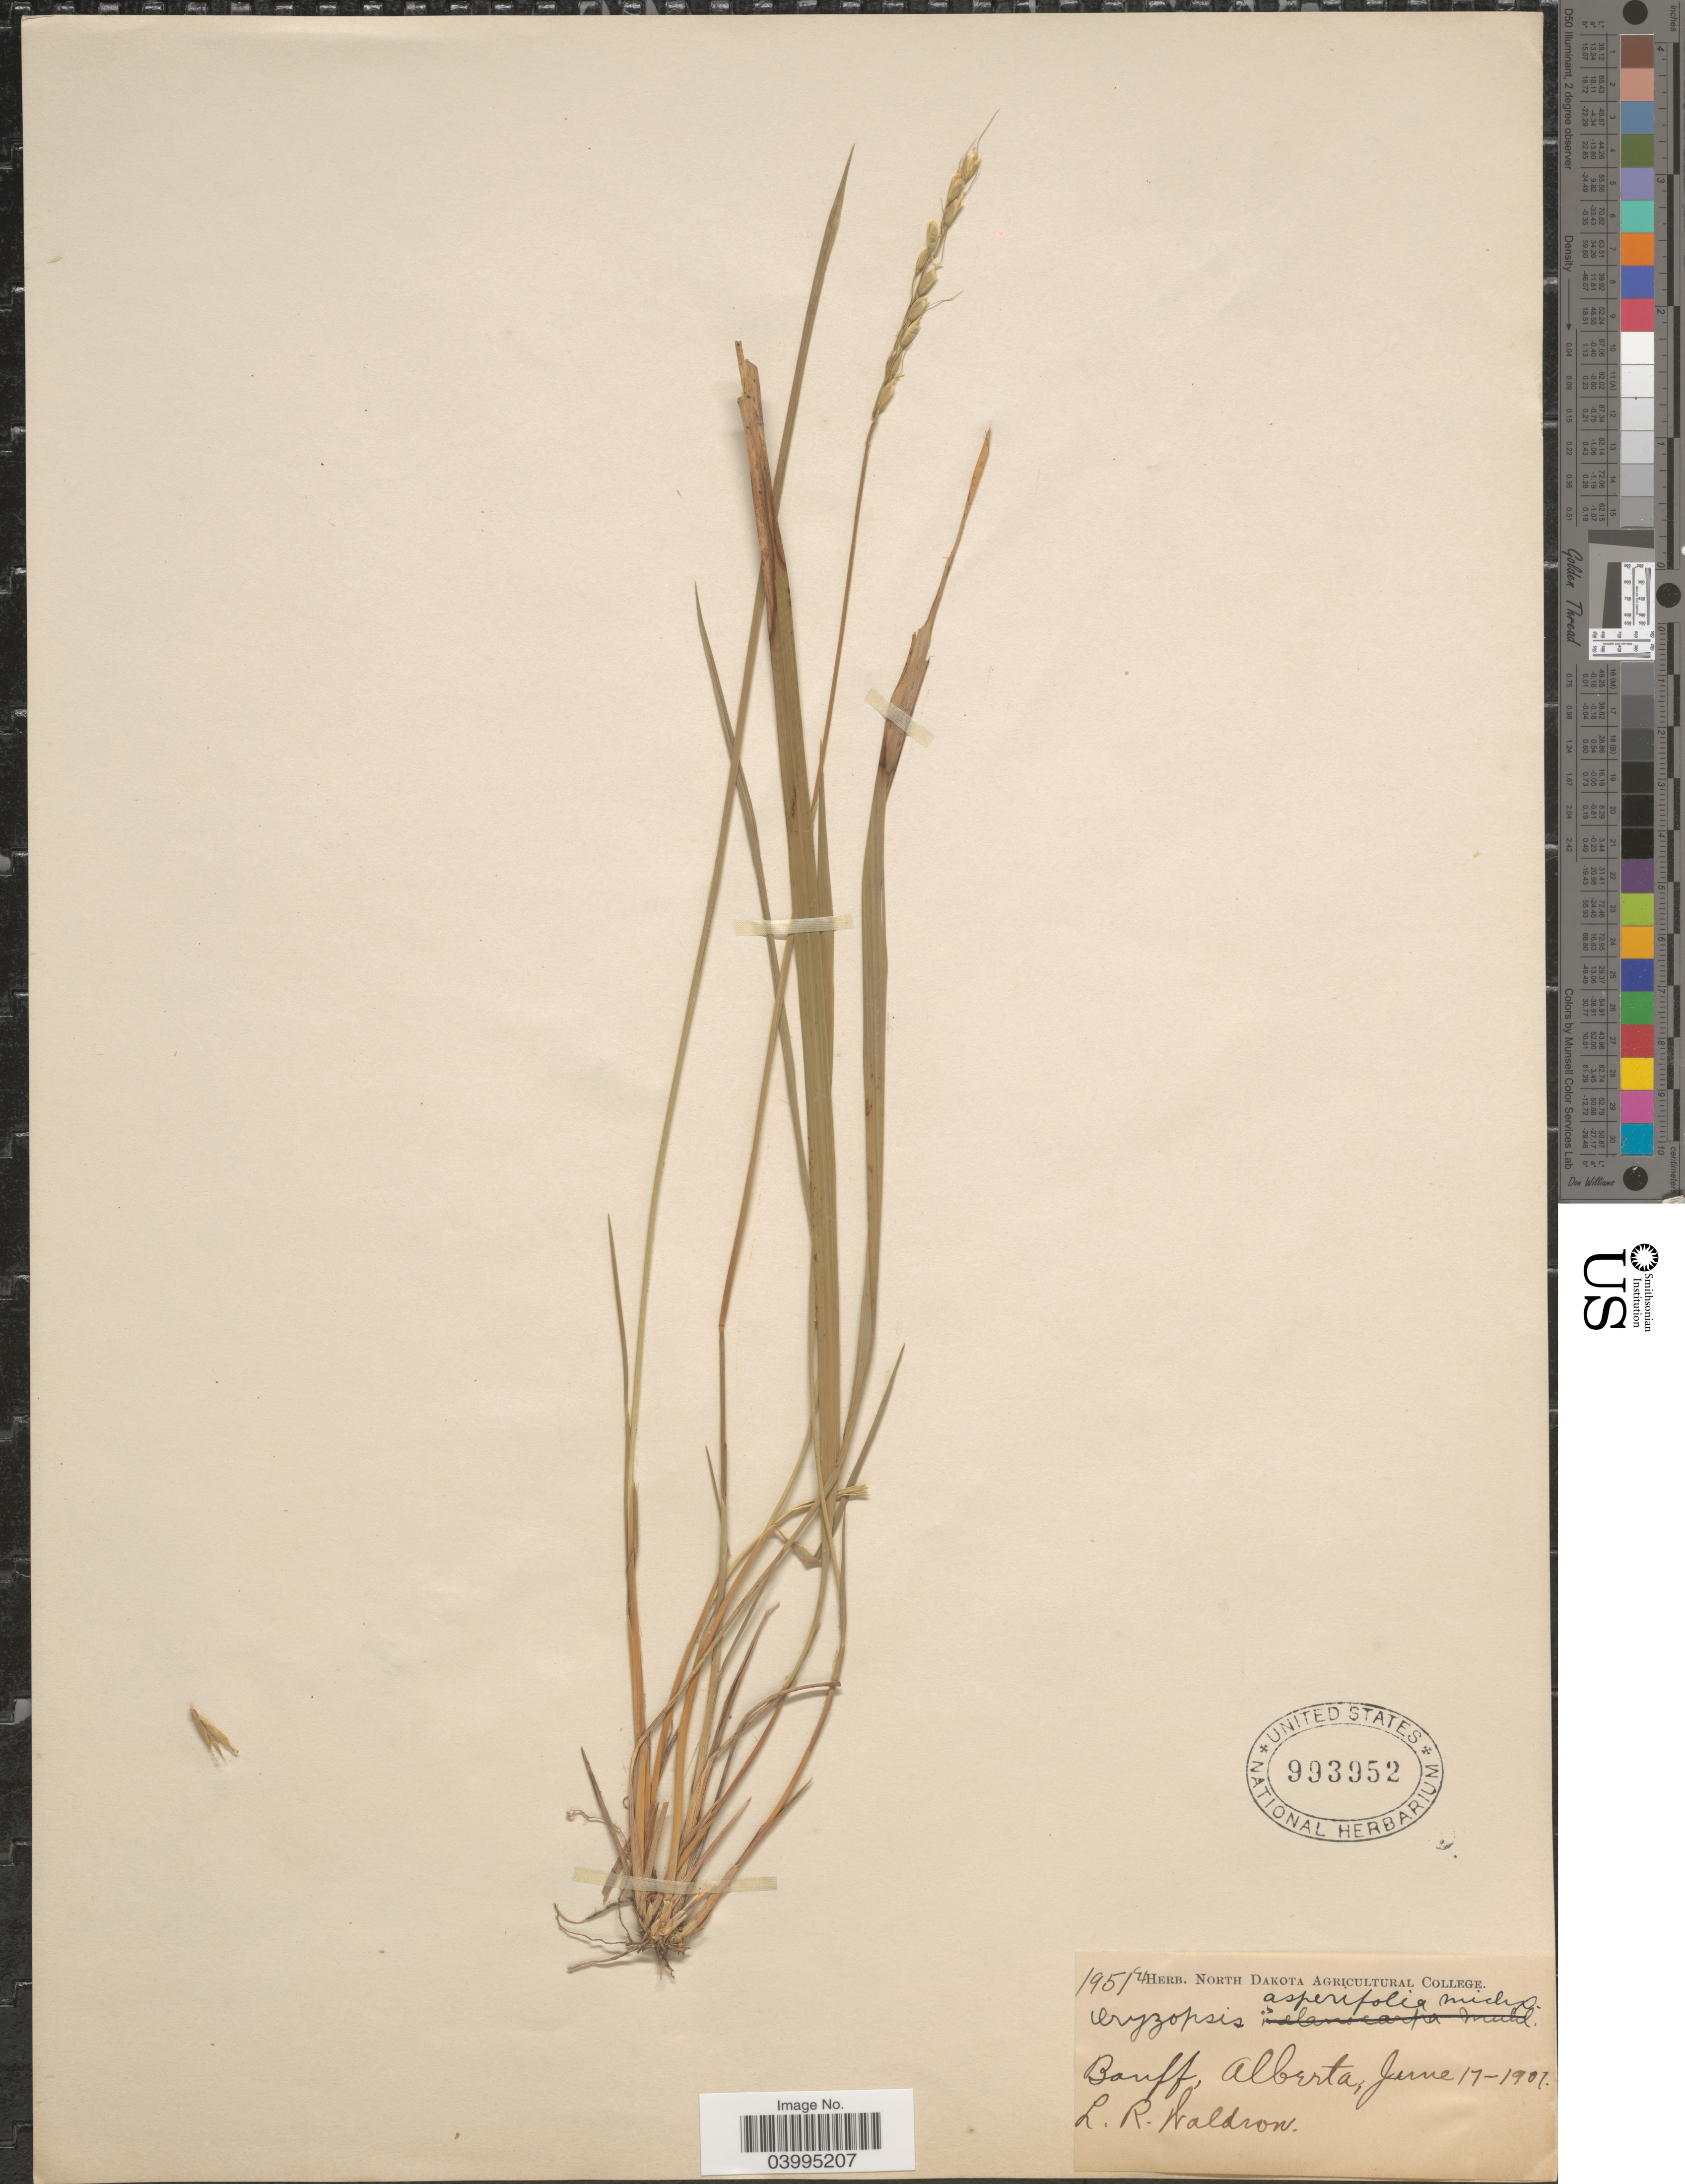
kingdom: Plantae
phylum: Tracheophyta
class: Liliopsida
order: Poales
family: Poaceae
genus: Oryzopsis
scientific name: Oryzopsis asperifolia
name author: Michx.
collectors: L. Waldron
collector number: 1951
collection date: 1901-06-17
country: Canada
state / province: Alberta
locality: Banff.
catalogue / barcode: US 993952